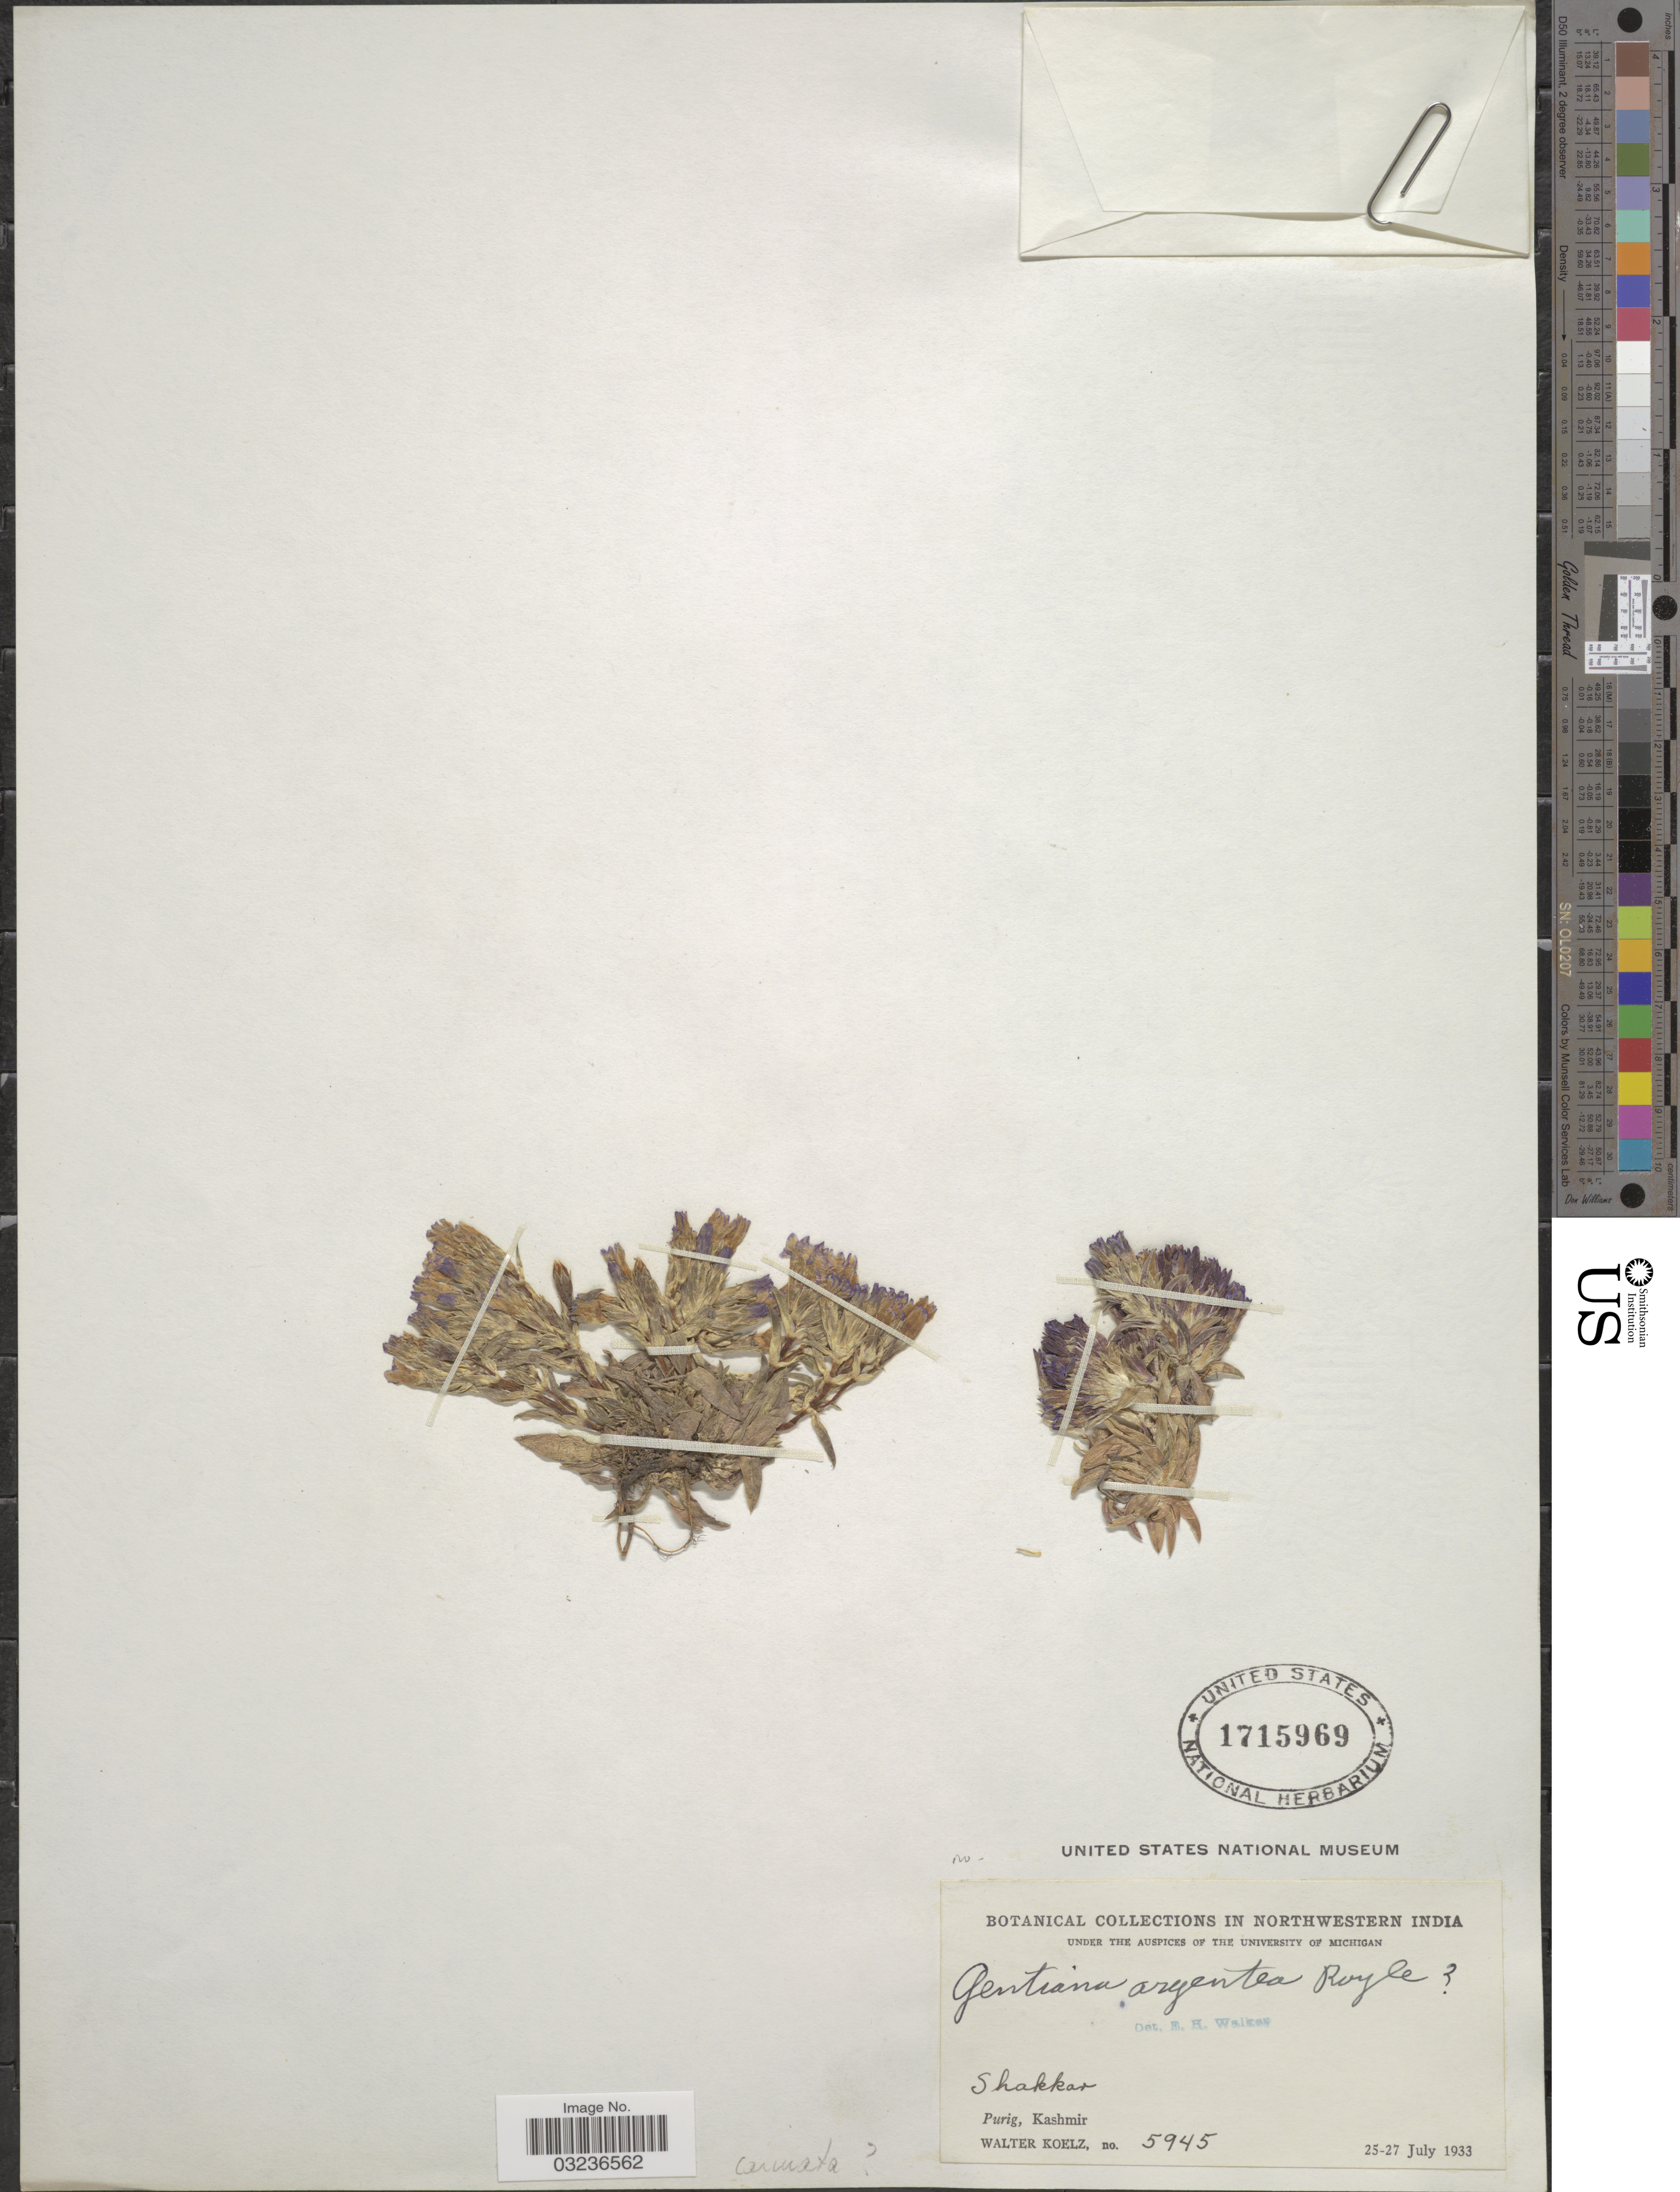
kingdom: Plantae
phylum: Tracheophyta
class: Magnoliopsida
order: Gentianales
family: Gentianaceae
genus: Gentiana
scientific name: Gentiana capitata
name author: Buch.-Ham. ex D. Don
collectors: W. N. Koelz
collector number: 5945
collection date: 1933-07-25/1933-07-27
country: India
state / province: Jammu and Kashmir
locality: Northwestern India. Shakkar. Purig, Kashmir.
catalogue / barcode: US 1715969